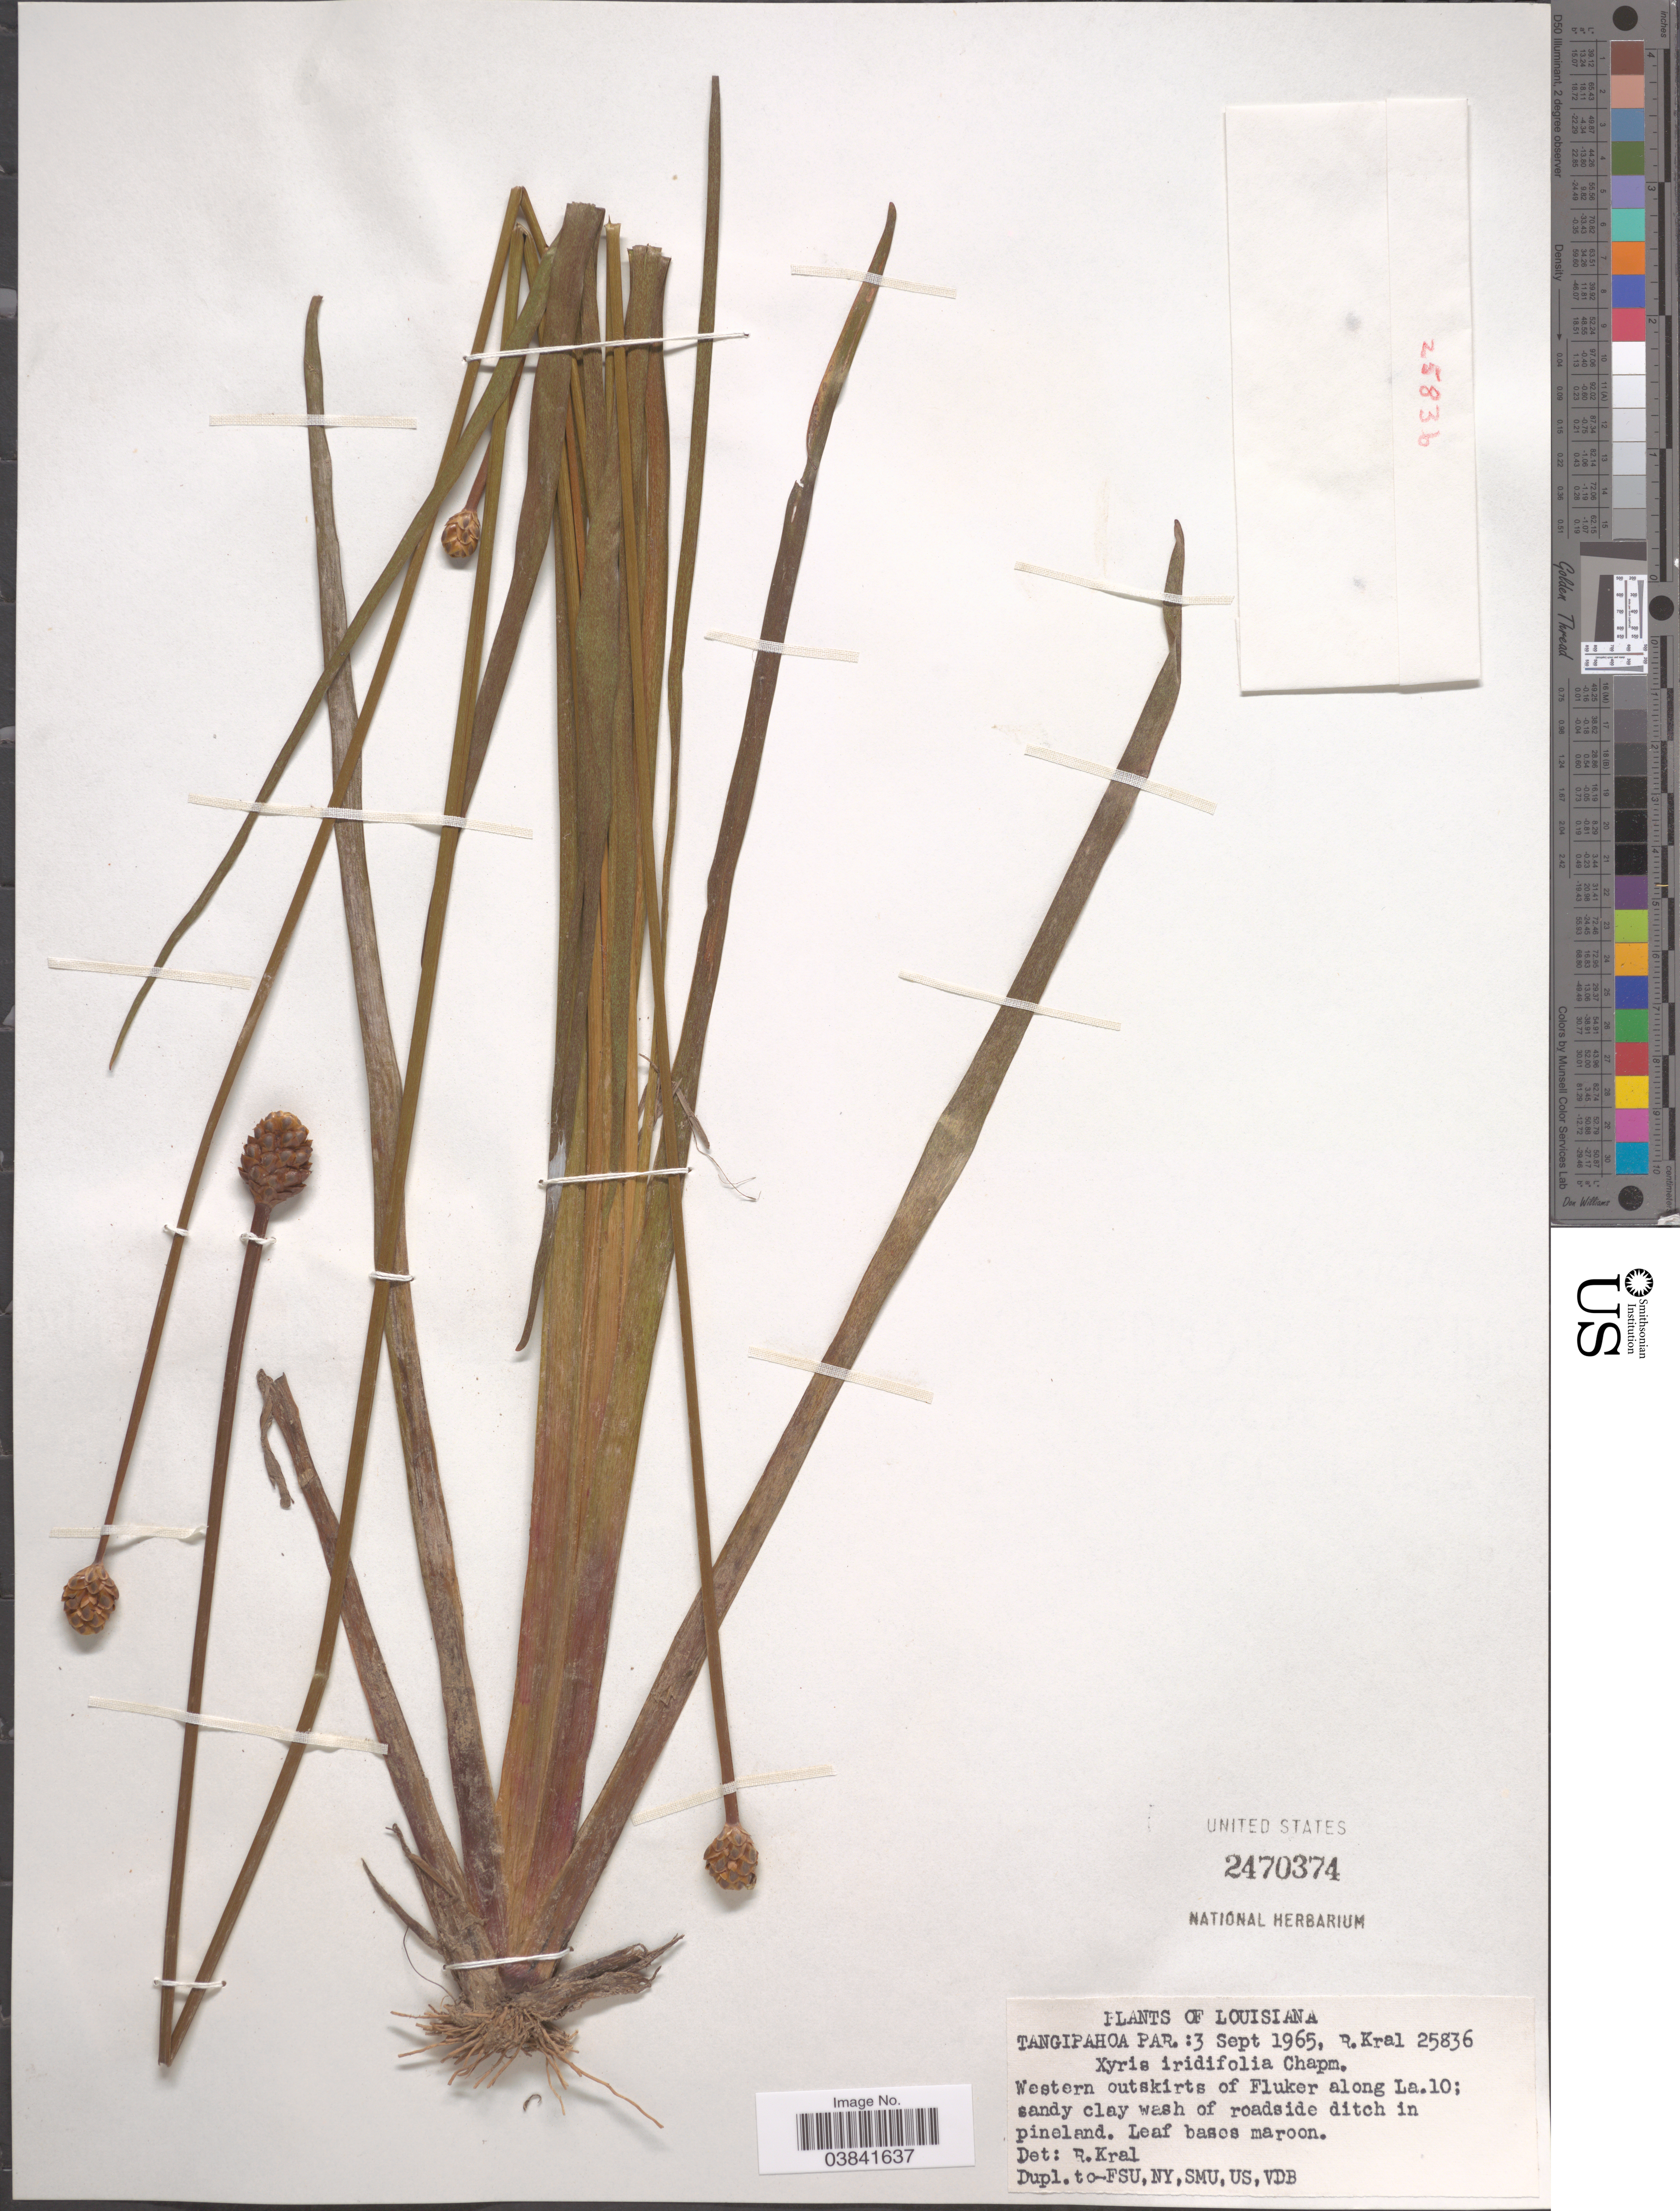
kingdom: Plantae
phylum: Tracheophyta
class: Liliopsida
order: Poales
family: Xyridaceae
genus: Xyris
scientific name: Xyris iridifolia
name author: Chapm.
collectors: R. Kral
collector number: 25836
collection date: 1965-09-03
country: United States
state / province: Louisiana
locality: Tangipahoa Par.: Western outskirts of Fluker along La.10.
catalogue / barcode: US 2470374